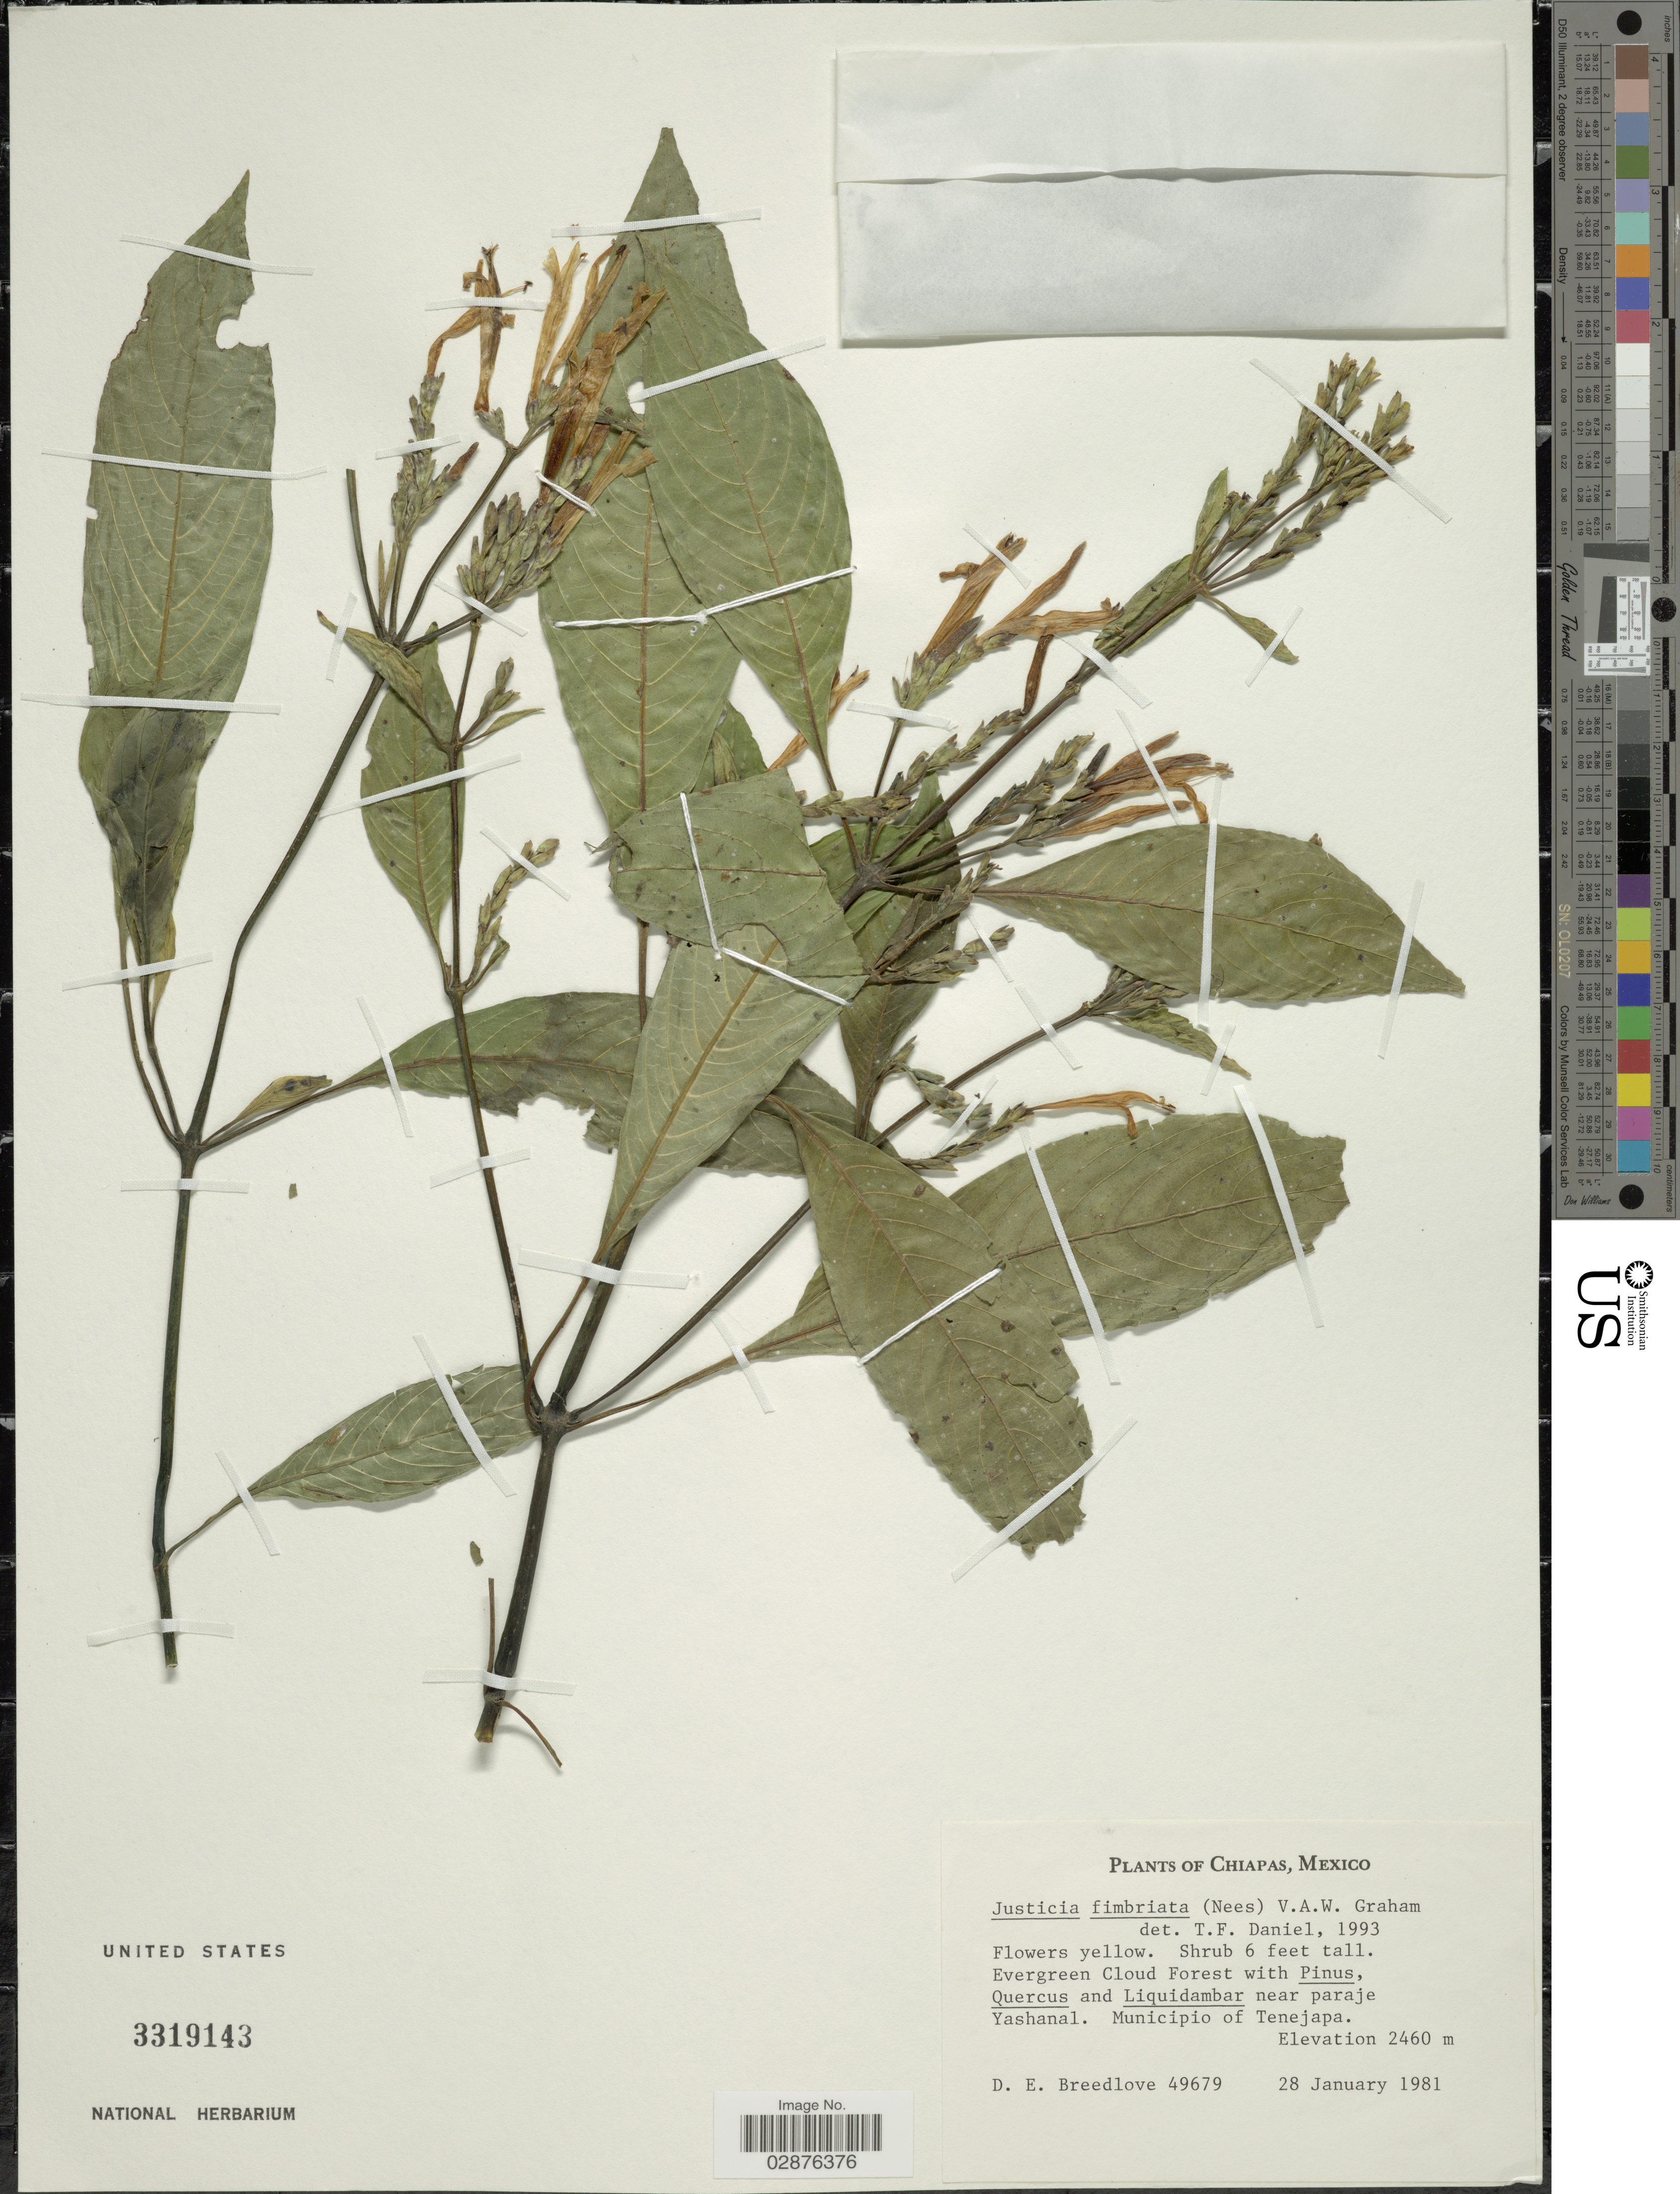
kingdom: Plantae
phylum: Tracheophyta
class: Magnoliopsida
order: Lamiales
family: Acanthaceae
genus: Justicia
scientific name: Justicia fimbriata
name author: (Nees) V.A.W. Graham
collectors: D. E. Breedlove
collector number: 49679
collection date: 1981-01-28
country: Mexico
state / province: Chiapas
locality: Near paraje Yashanal. Municipio of Tenejapa.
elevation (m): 2460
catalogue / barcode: US 3319143